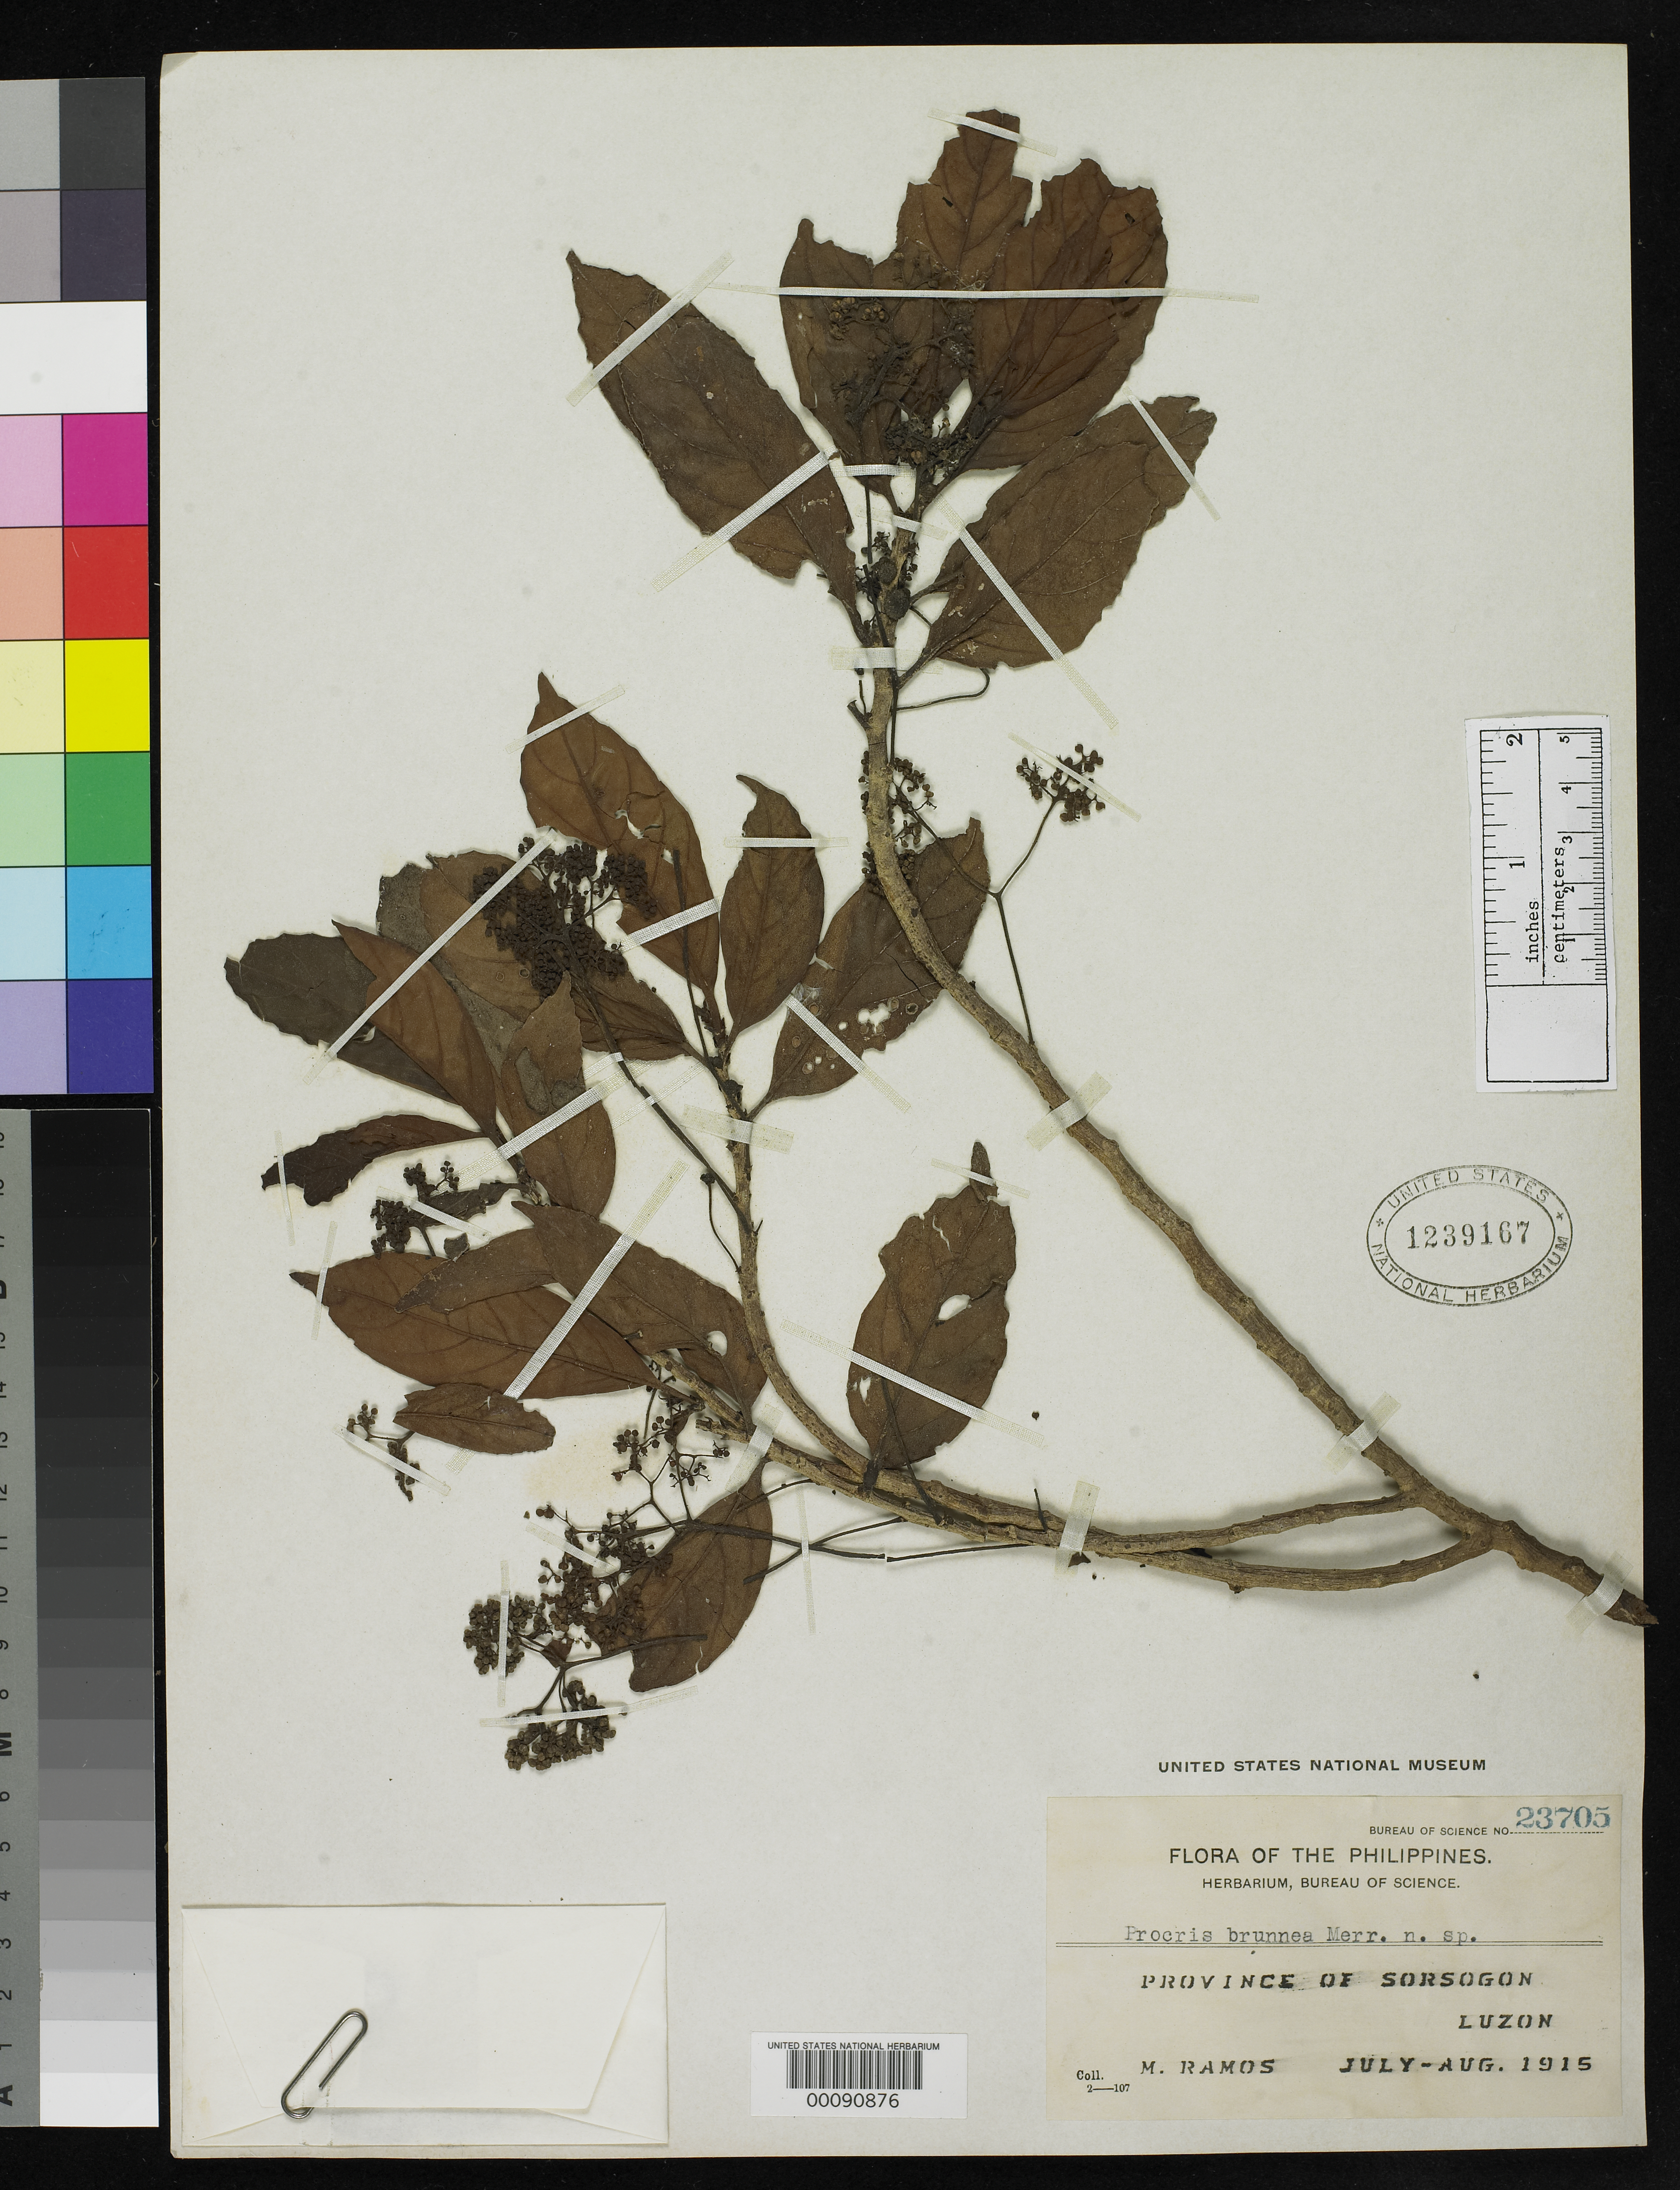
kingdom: Plantae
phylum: Tracheophyta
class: Magnoliopsida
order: Rosales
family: Urticaceae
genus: Procris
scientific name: Procris brunnea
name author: Merr.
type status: Isotype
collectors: M. Ramos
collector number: Bur. Sci. 23705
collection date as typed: Jul 1915 to -- Aug 1915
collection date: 1915-07/1915-08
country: Philippines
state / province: Bicol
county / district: Sorsogon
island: Luzon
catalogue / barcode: US 1239167